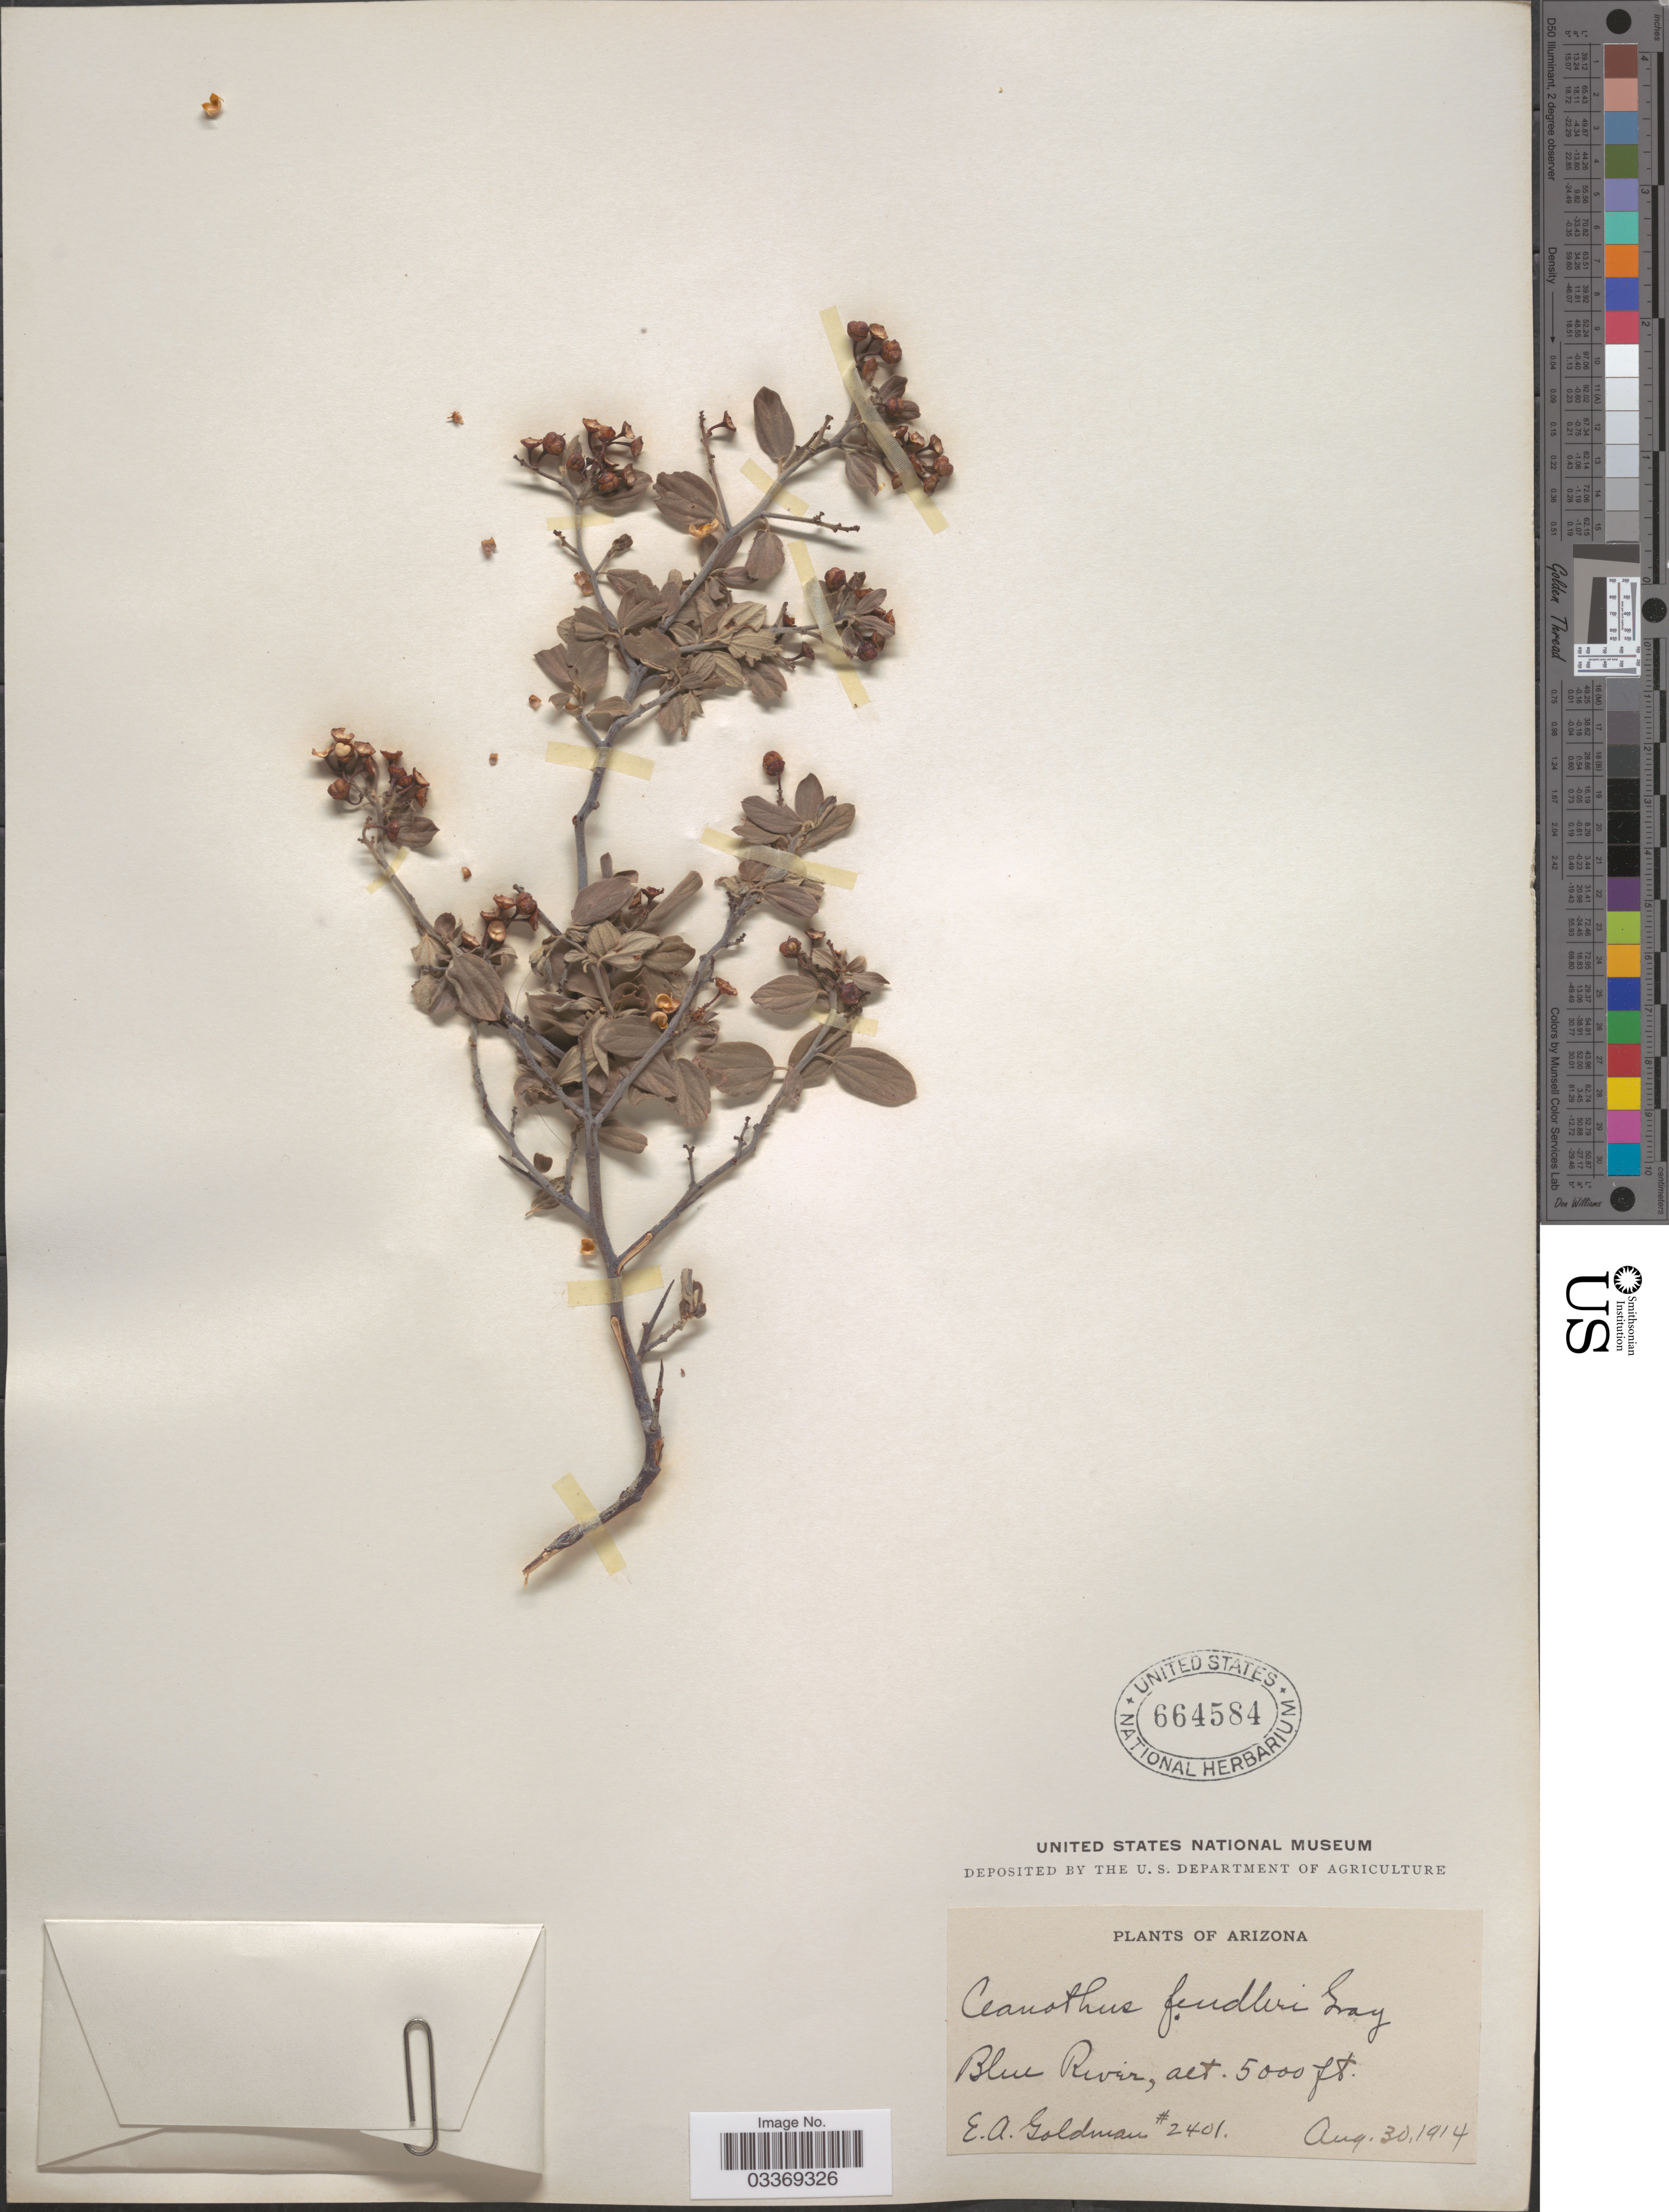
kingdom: Plantae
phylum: Tracheophyta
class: Magnoliopsida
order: Rosales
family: Rhamnaceae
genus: Ceanothus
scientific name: Ceanothus fendleri var. venosus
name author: (A. Gray) Trel.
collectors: E. A. Goldman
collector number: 2401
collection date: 1914-08-30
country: United States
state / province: Arizona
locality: Blue River.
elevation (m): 1524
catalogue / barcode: US 664584